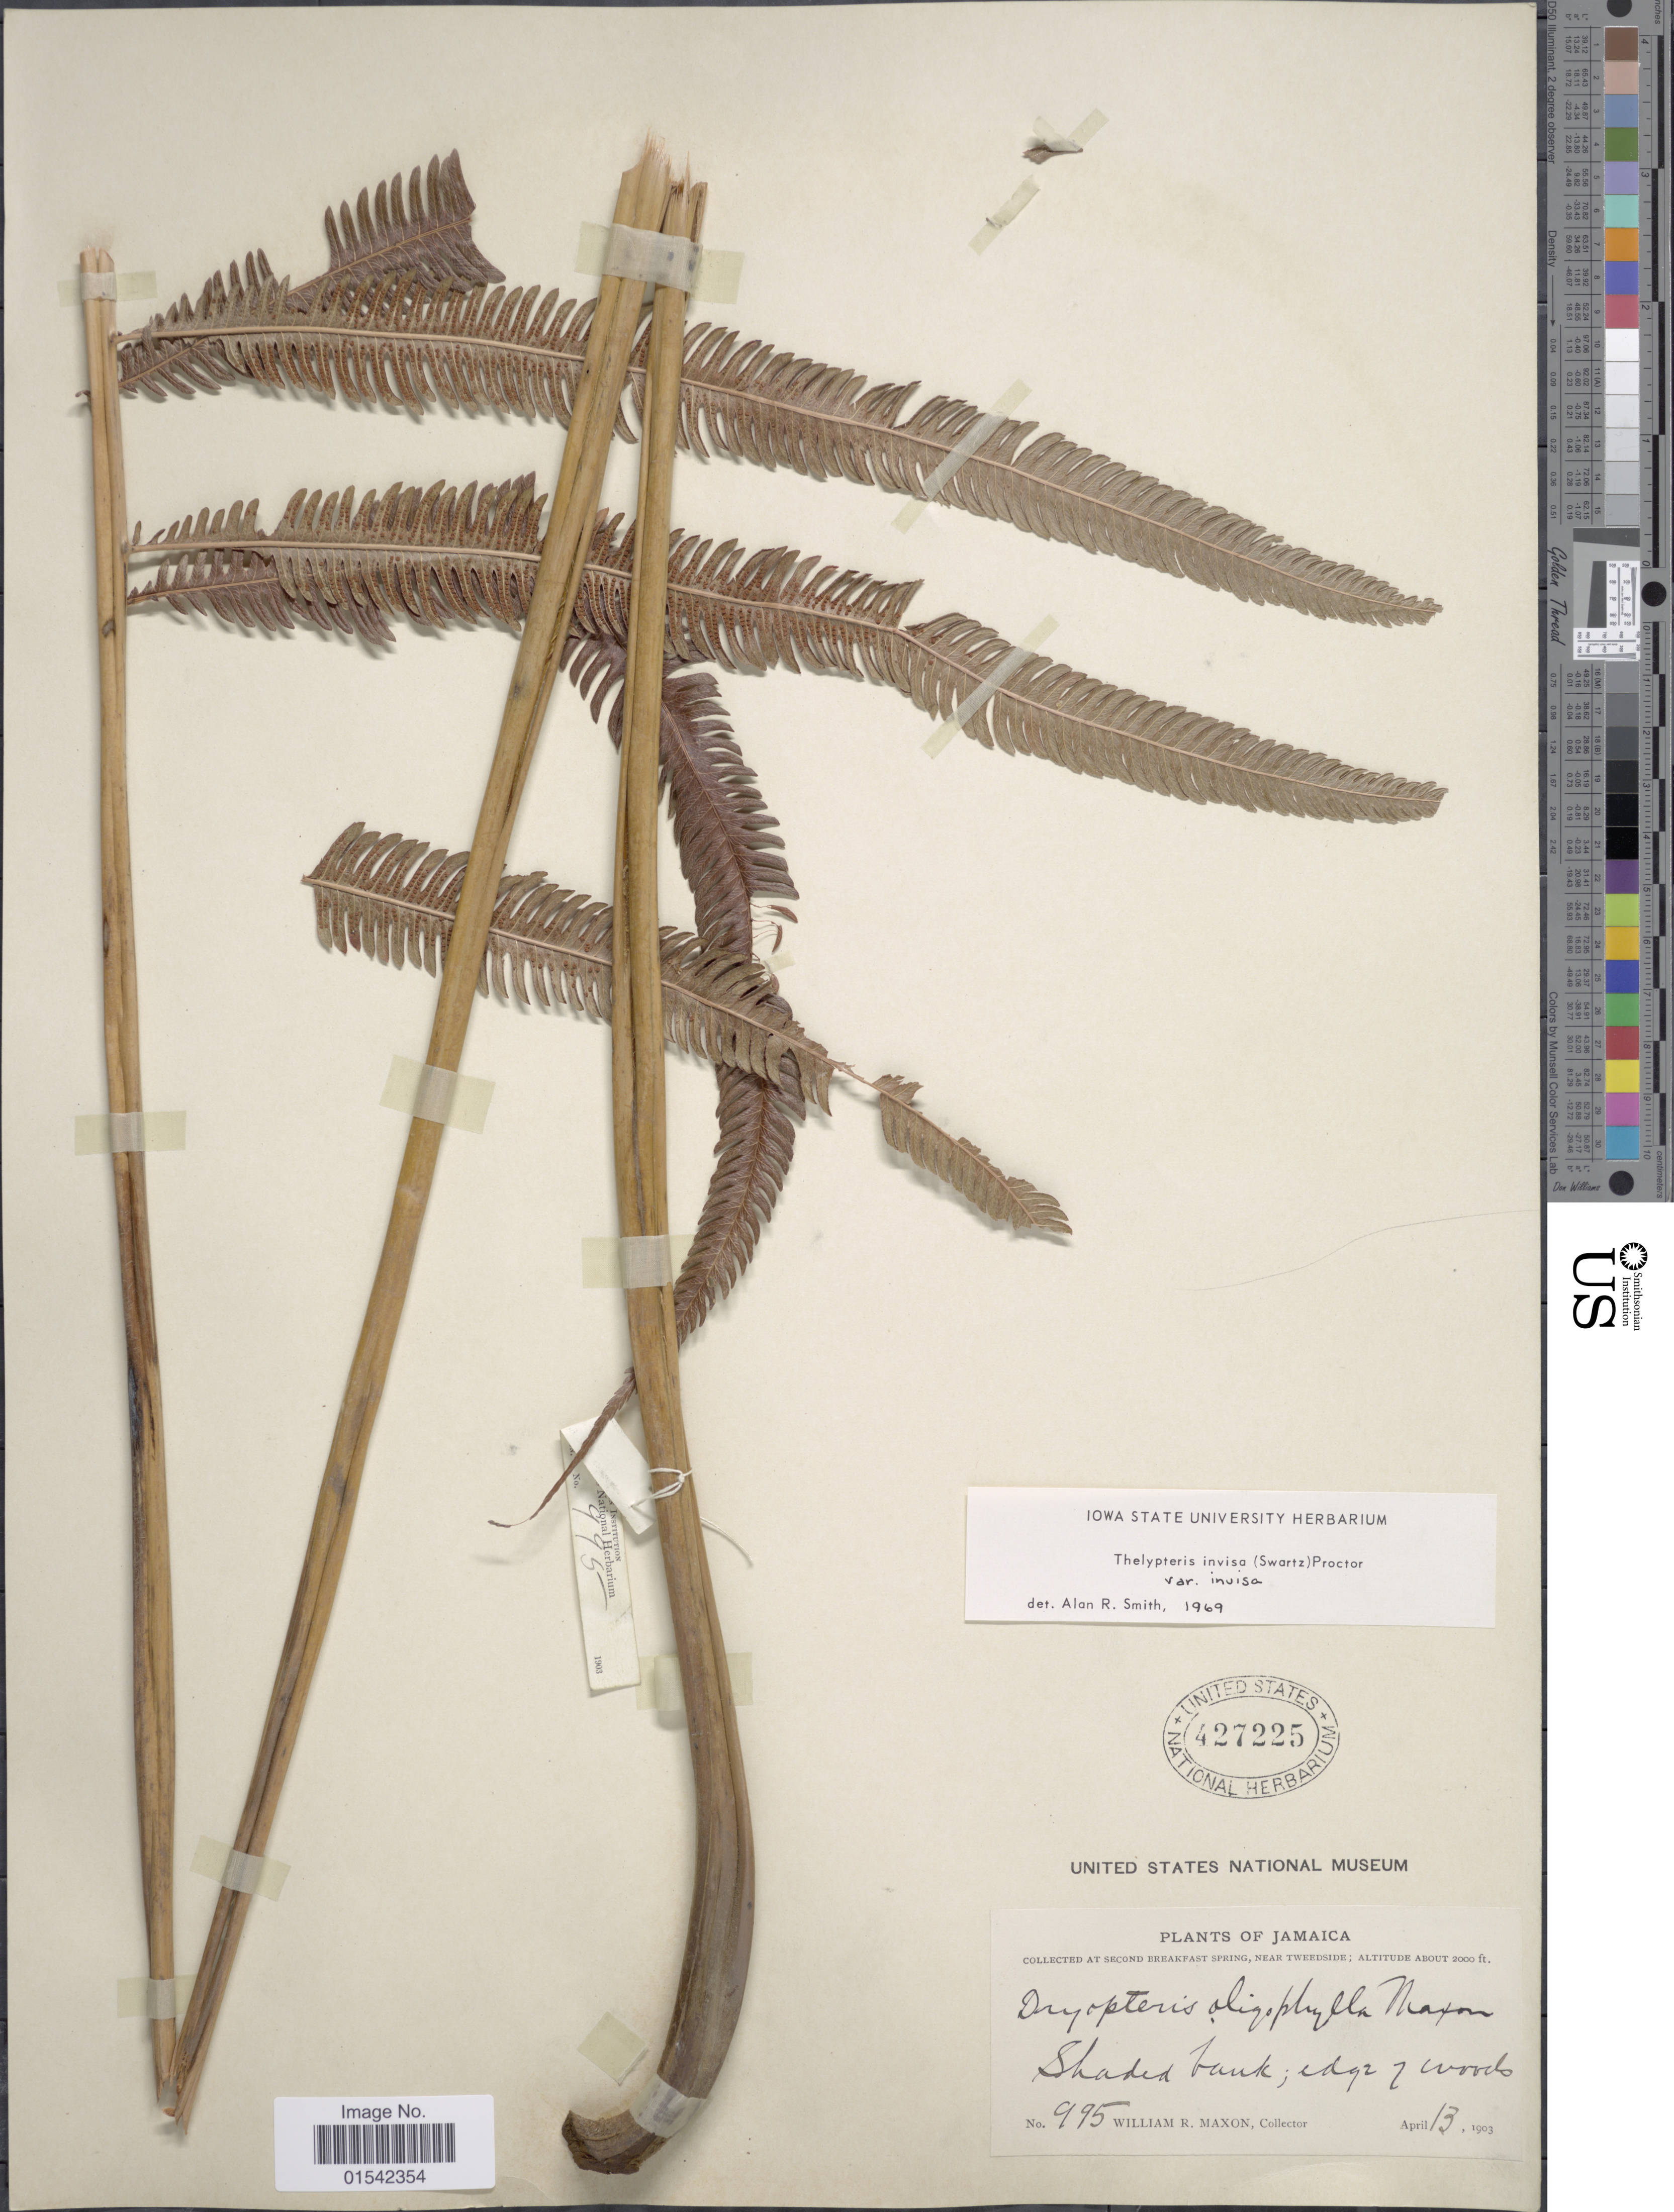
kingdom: Plantae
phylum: Tracheophyta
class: Polypodiopsida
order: Polypodiales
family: Thelypteridaceae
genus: Cyclosorus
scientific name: Cyclosorus grandis (A.R. Sm.) comb. nov., ined 2015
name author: (A.R. Sm.)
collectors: W. R. Maxon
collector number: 995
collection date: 1903-04-13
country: Jamaica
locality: At second breakfast spring, near tweeside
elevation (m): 610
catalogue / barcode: US 427225